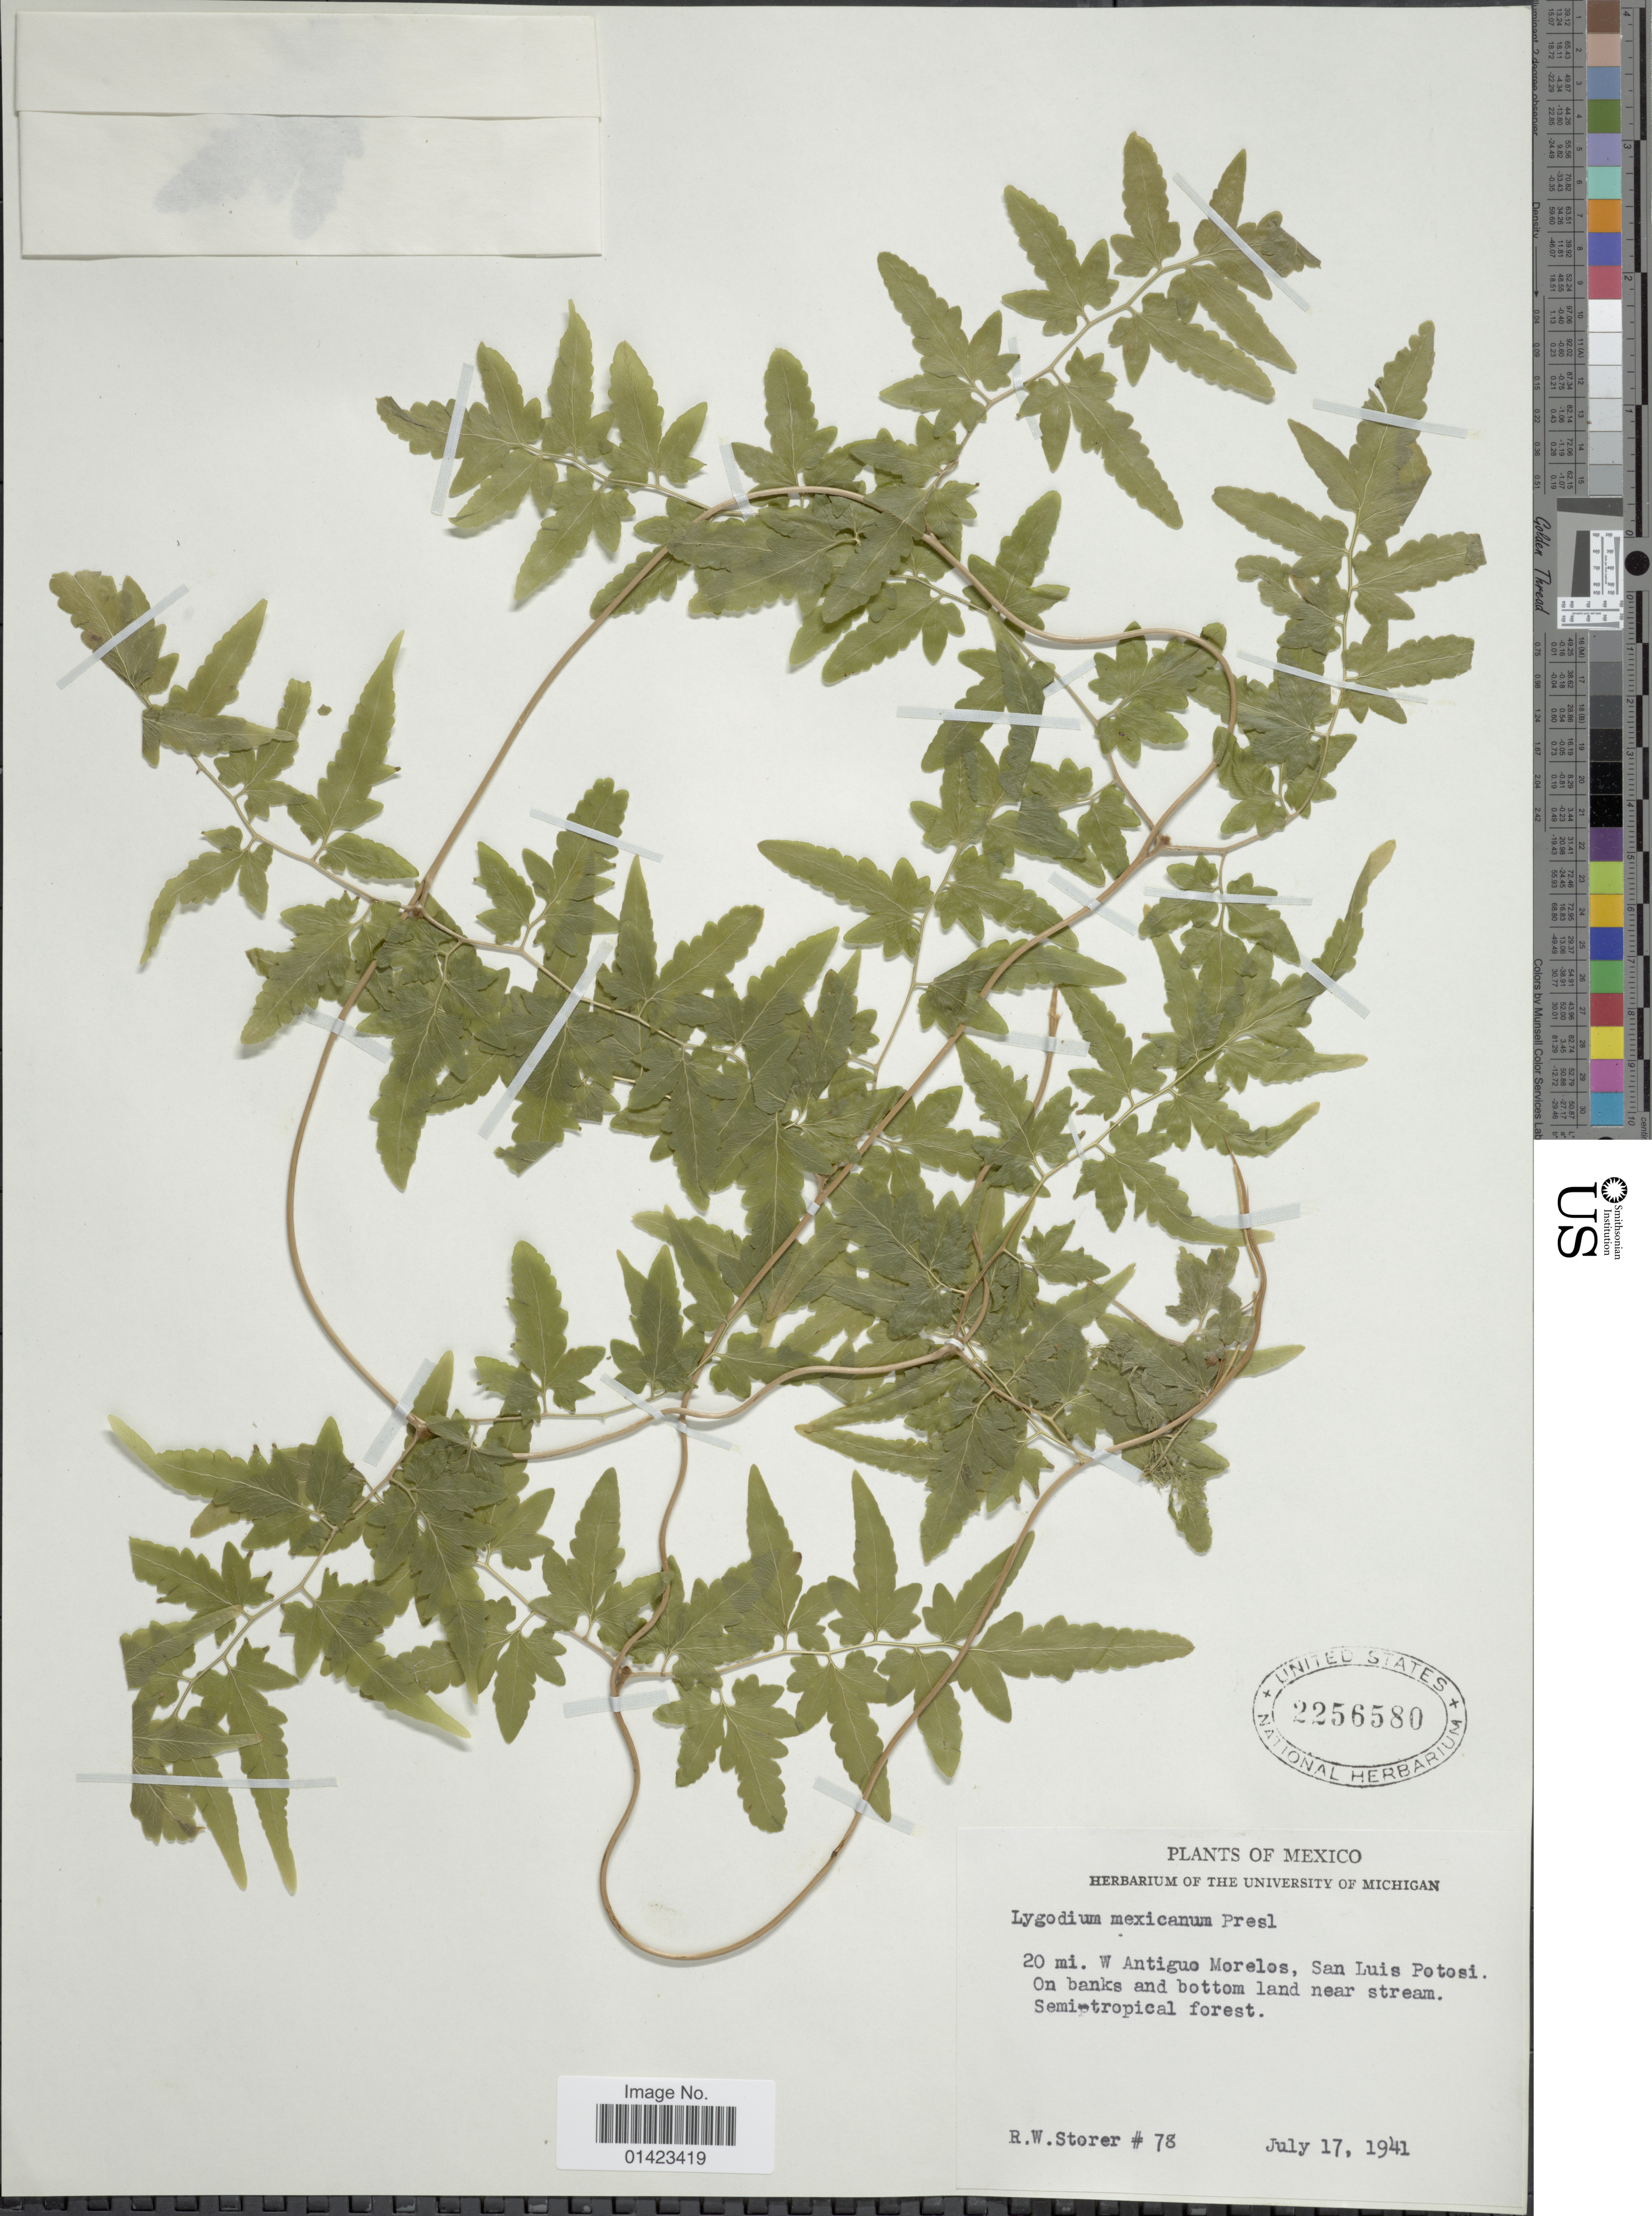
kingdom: Plantae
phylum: Tracheophyta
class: Polypodiopsida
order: Schizaeales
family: Lygodiaceae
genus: Lygodium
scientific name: Lygodium venustum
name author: Sw.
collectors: R. Storer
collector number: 78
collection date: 1941-07-17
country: Mexico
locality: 20mi W Antigue Morelos, San Luis Potosi, on banks and bottom land near stream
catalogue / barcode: US 2256580